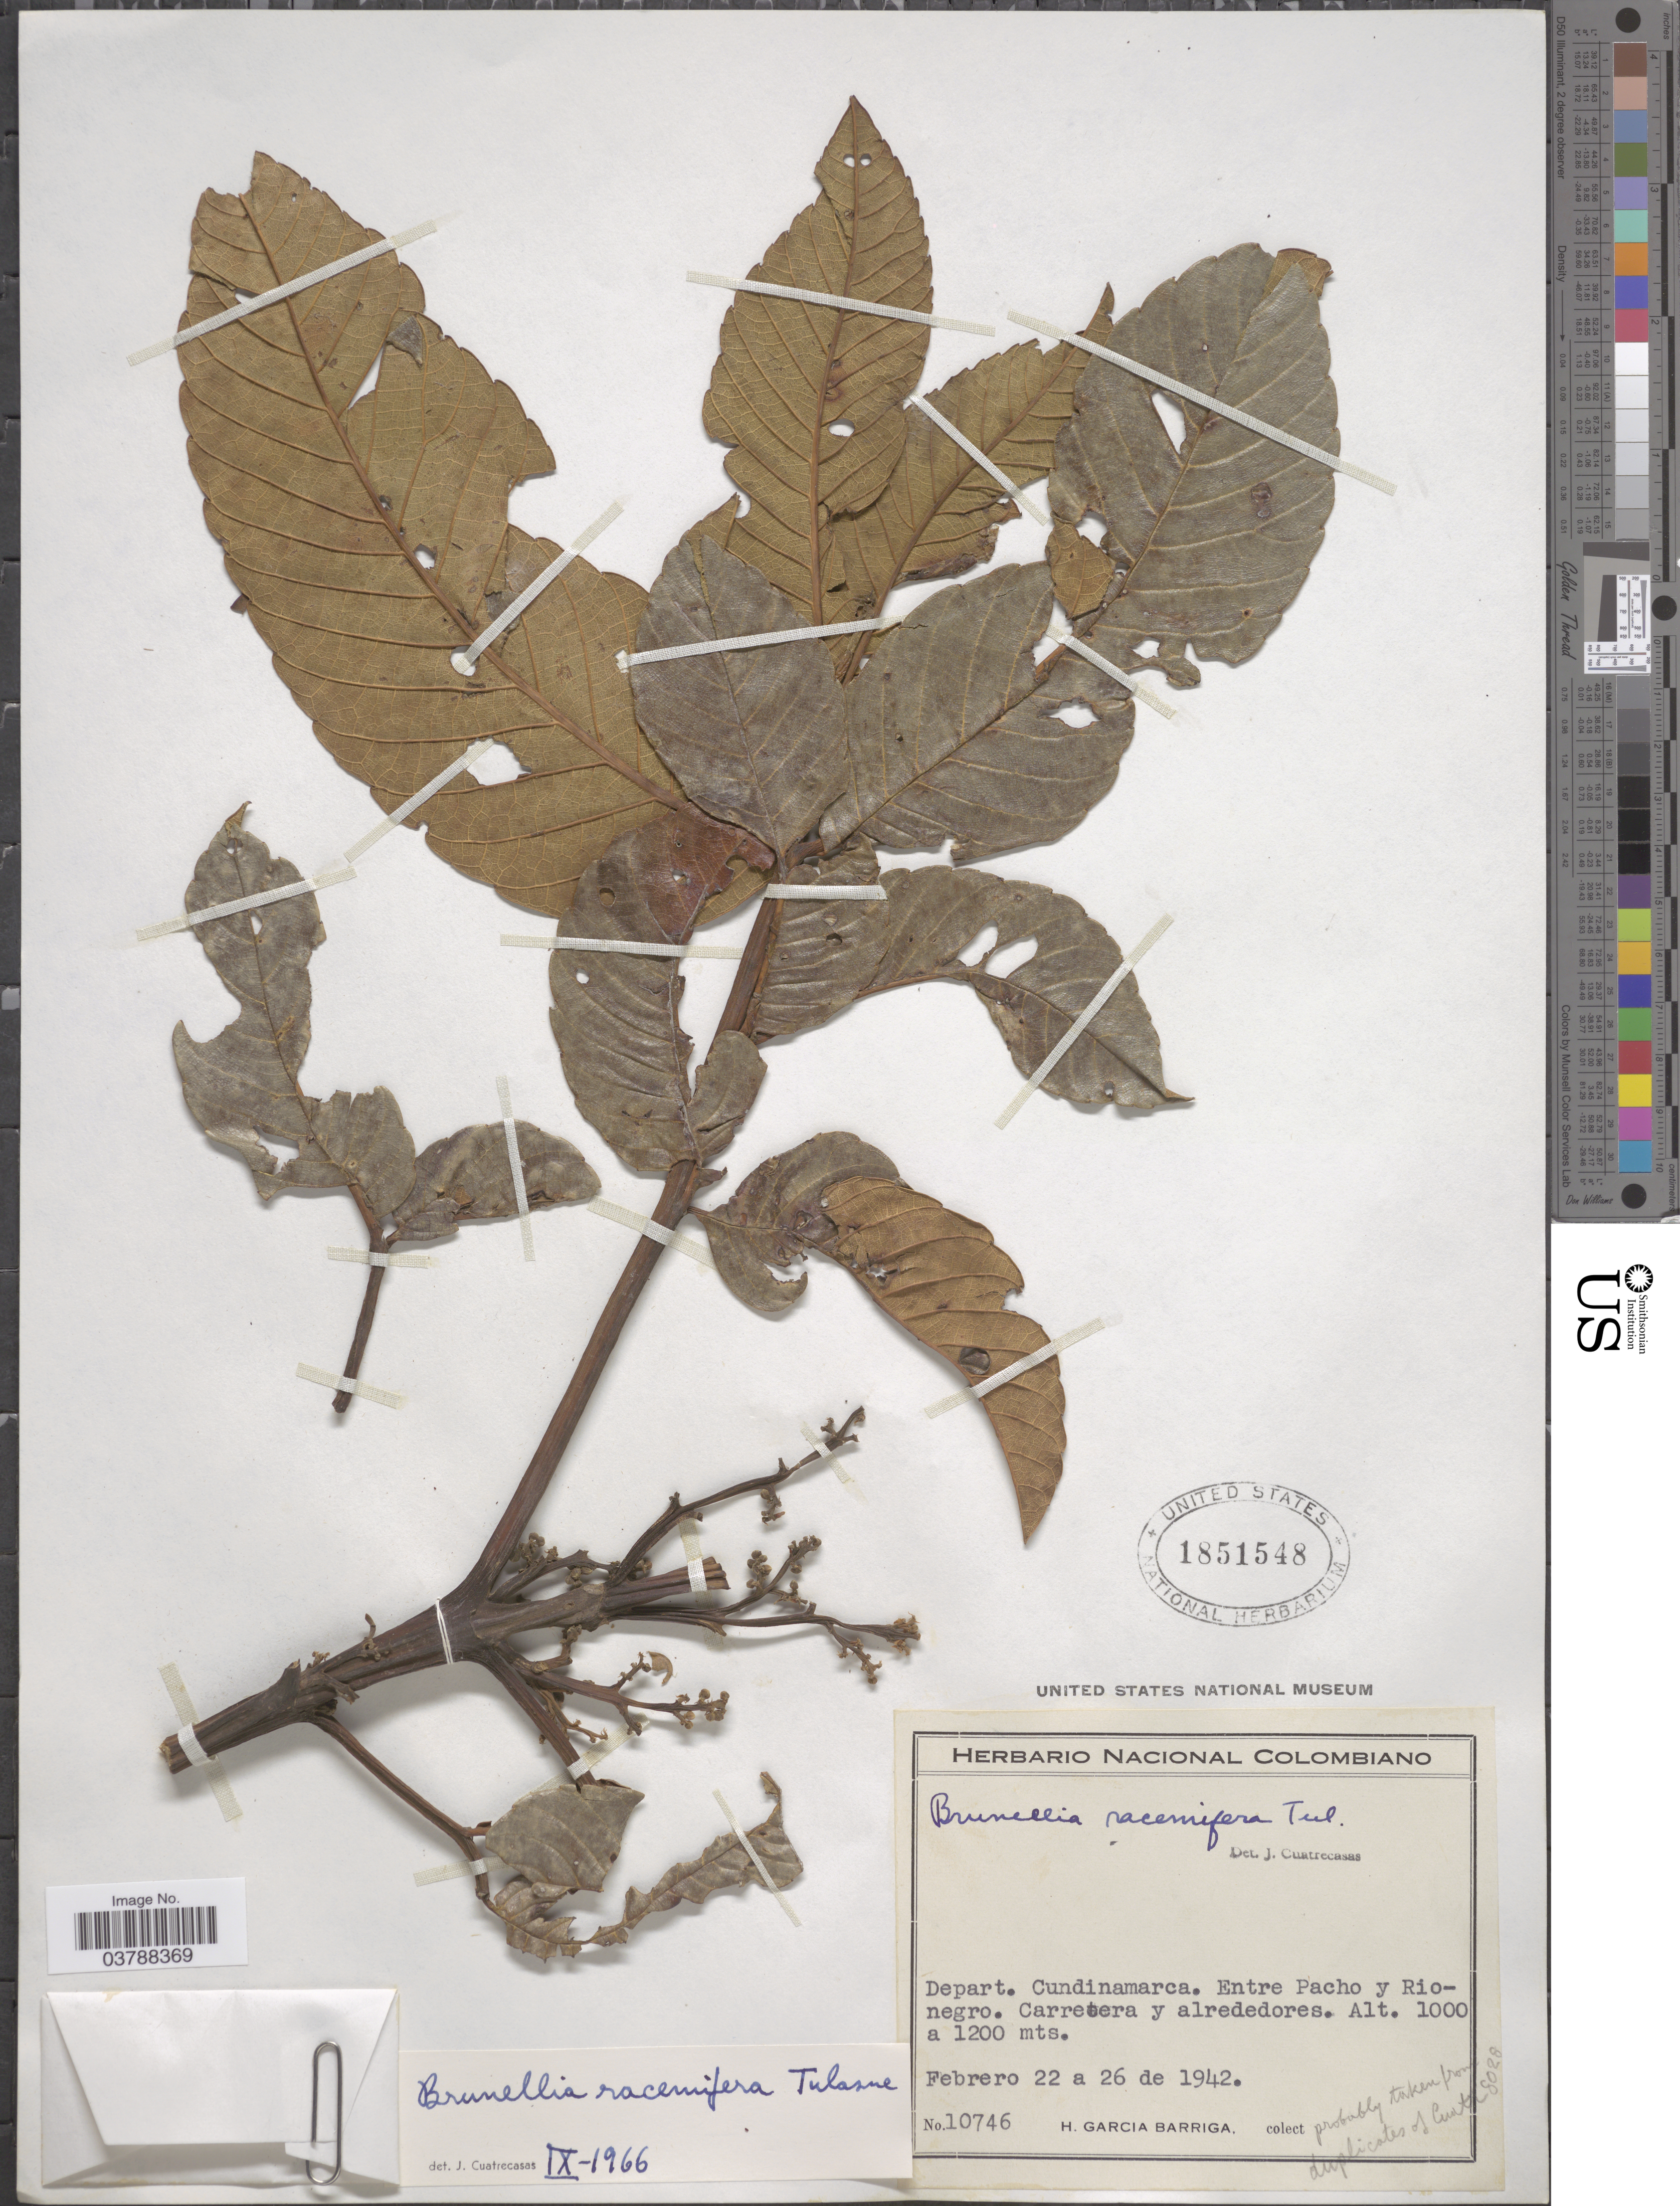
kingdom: Plantae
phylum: Tracheophyta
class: Magnoliopsida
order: Oxalidales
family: Brunelliaceae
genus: Brunellia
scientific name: Brunellia racemifera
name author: Tul.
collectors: H. García Barriga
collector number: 10746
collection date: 1942-02-22/1942-02-26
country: Colombia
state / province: Cundinamarca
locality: Depart. Cundinamarca. entre Pacho y Rionegro.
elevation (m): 1200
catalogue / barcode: US 1851548